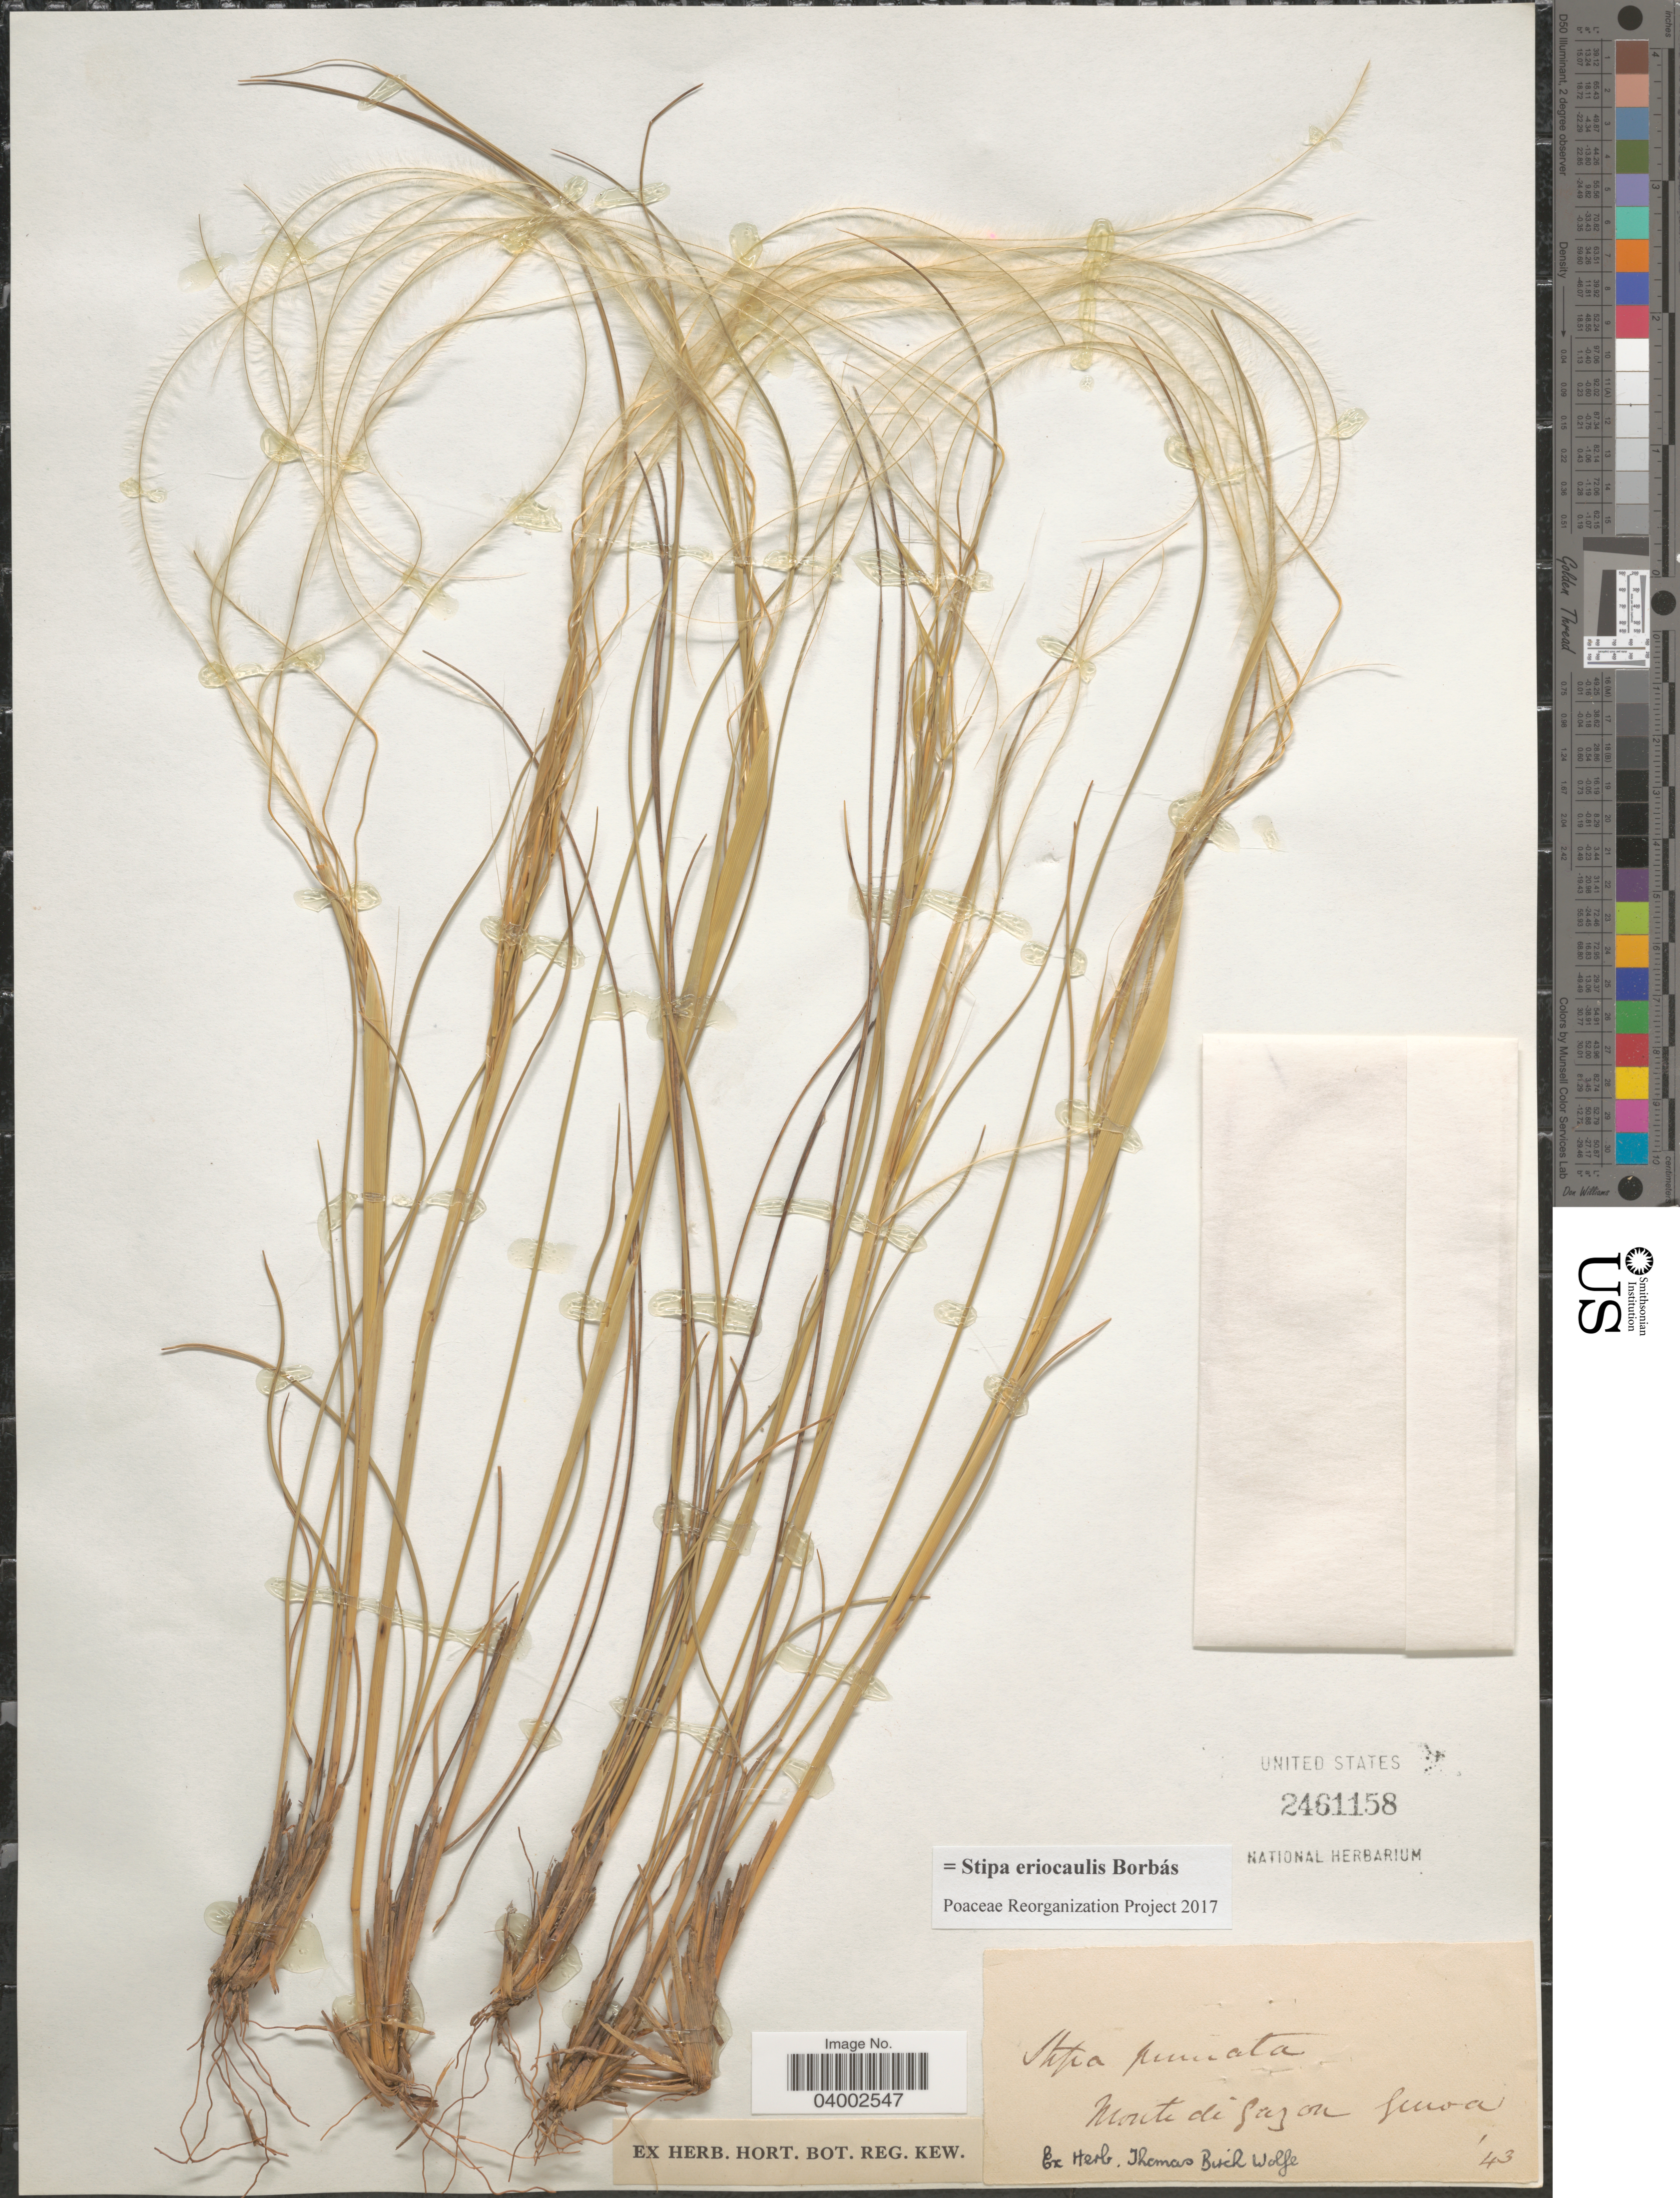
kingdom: Plantae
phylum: Tracheophyta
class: Liliopsida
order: Poales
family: Poaceae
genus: Stipa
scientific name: Stipa eriocaulis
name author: Borbás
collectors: Ex herb. Thomas Birch Wolfe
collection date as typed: Transcribed d/m/y: //43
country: Italy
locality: Monte de Gazon. Genoa.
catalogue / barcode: US 2461158